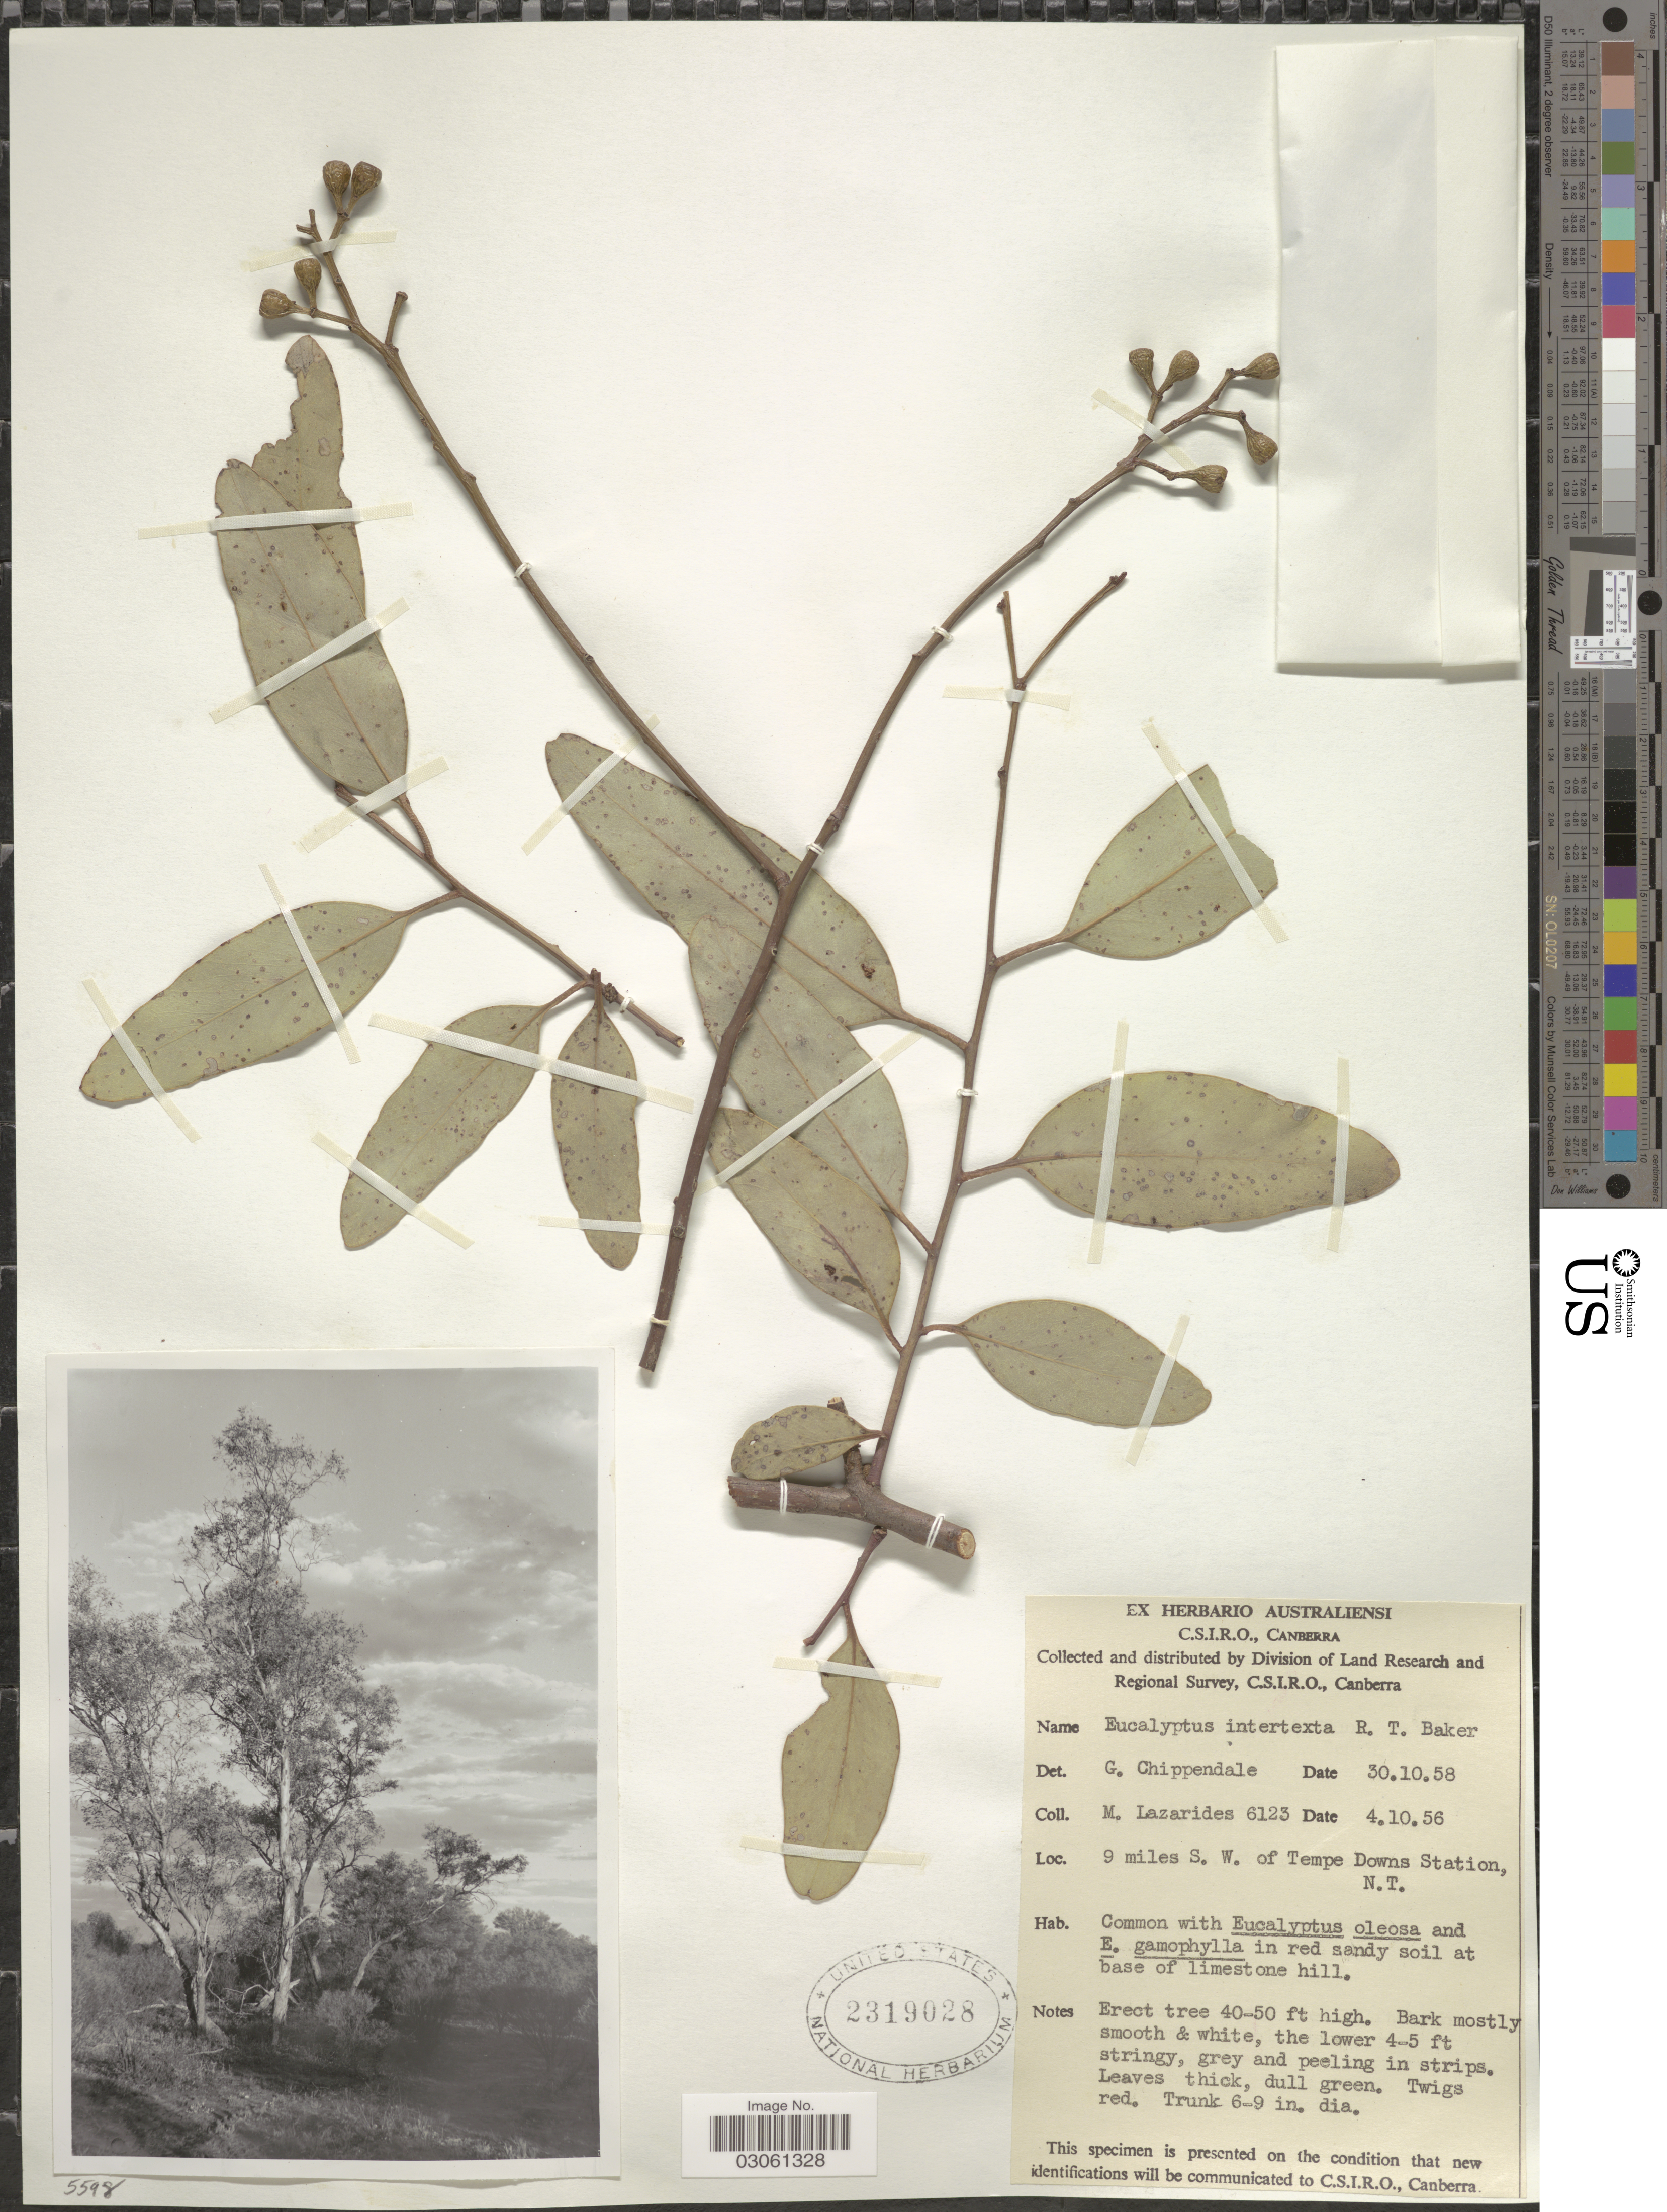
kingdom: Plantae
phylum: Tracheophyta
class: Magnoliopsida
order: Myrtales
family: Myrtaceae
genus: Eucalyptus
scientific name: Eucalyptus intertexta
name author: R.T. Baker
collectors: M. Lazarides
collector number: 6123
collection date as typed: Transcribed d/m/y: 4/10/56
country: Australia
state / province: Northern Territory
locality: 9 miles S.W. of Tempe Downs Station, N.T.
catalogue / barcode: US 2319028